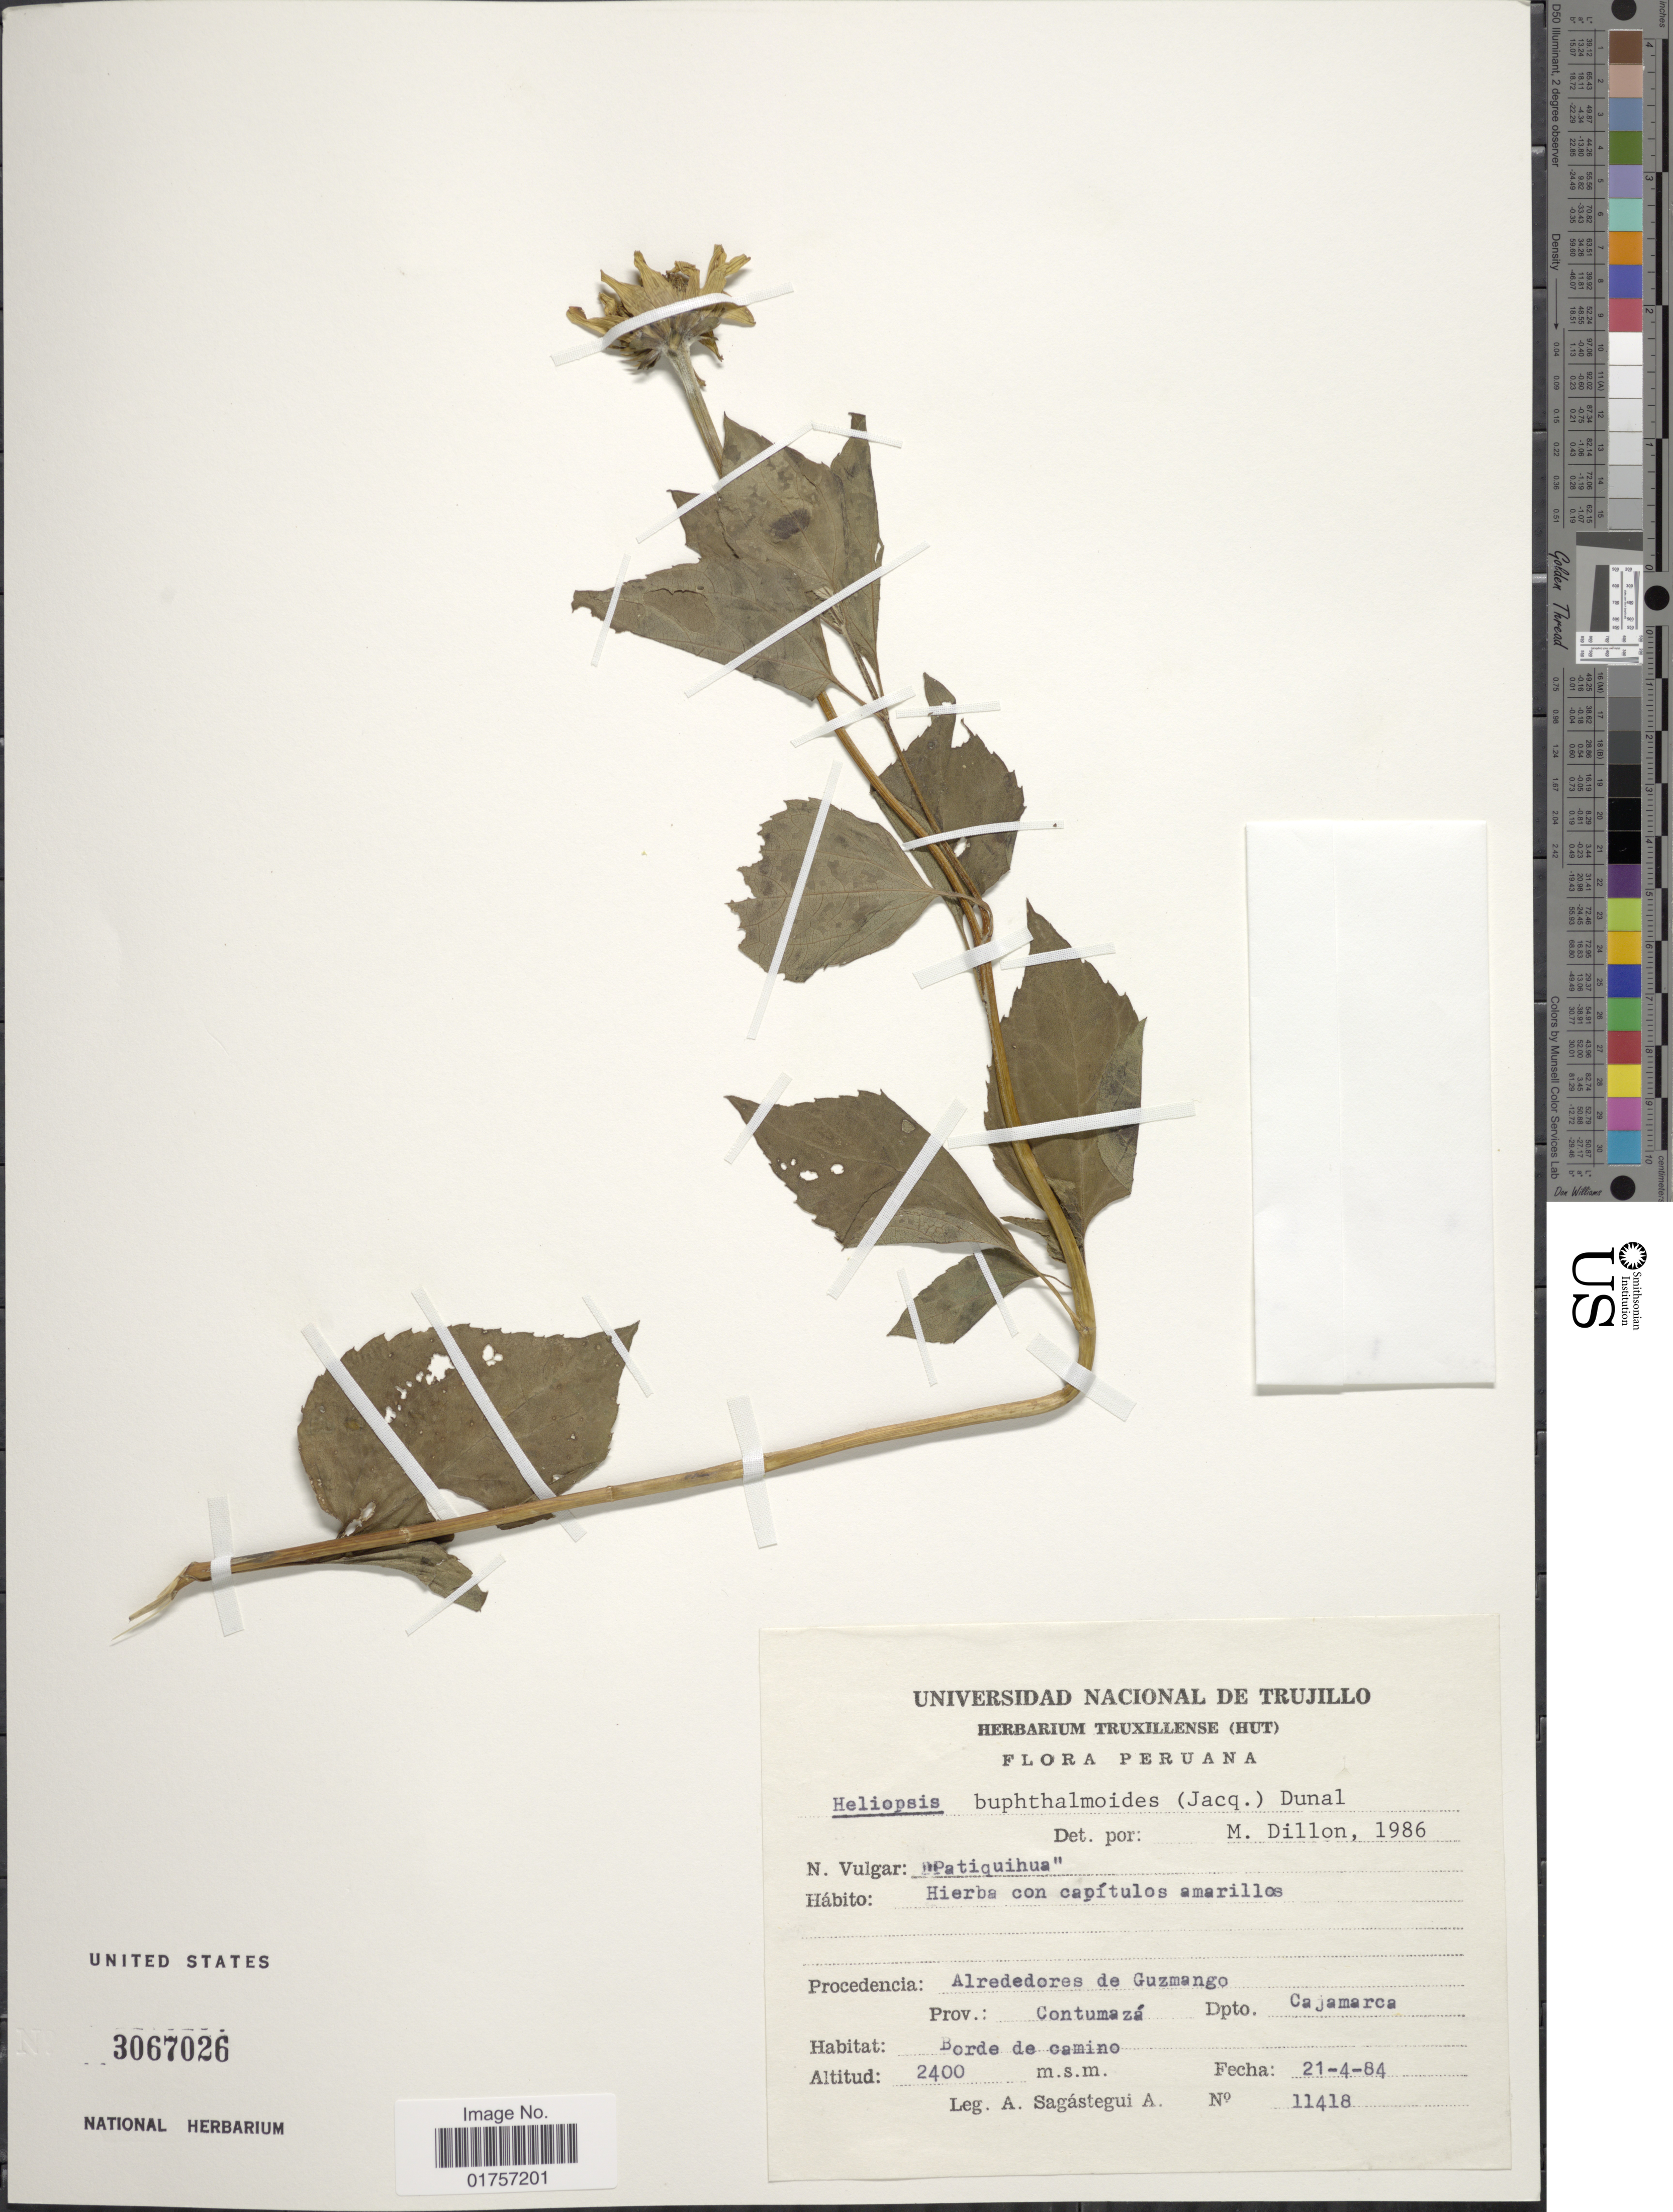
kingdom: Plantae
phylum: Tracheophyta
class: Magnoliopsida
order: Asterales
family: Asteraceae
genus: Heliopsis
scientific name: Heliopsis buphthalmoides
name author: (Jacq.) Dunal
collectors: A. Sagástegui A.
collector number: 11418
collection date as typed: Transcribed d/m/y: 21/4/84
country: Peru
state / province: Cajamarca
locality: Procedencia: Alrededores de Guzmango. Prov.: Contumazá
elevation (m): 2400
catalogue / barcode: US 3067026